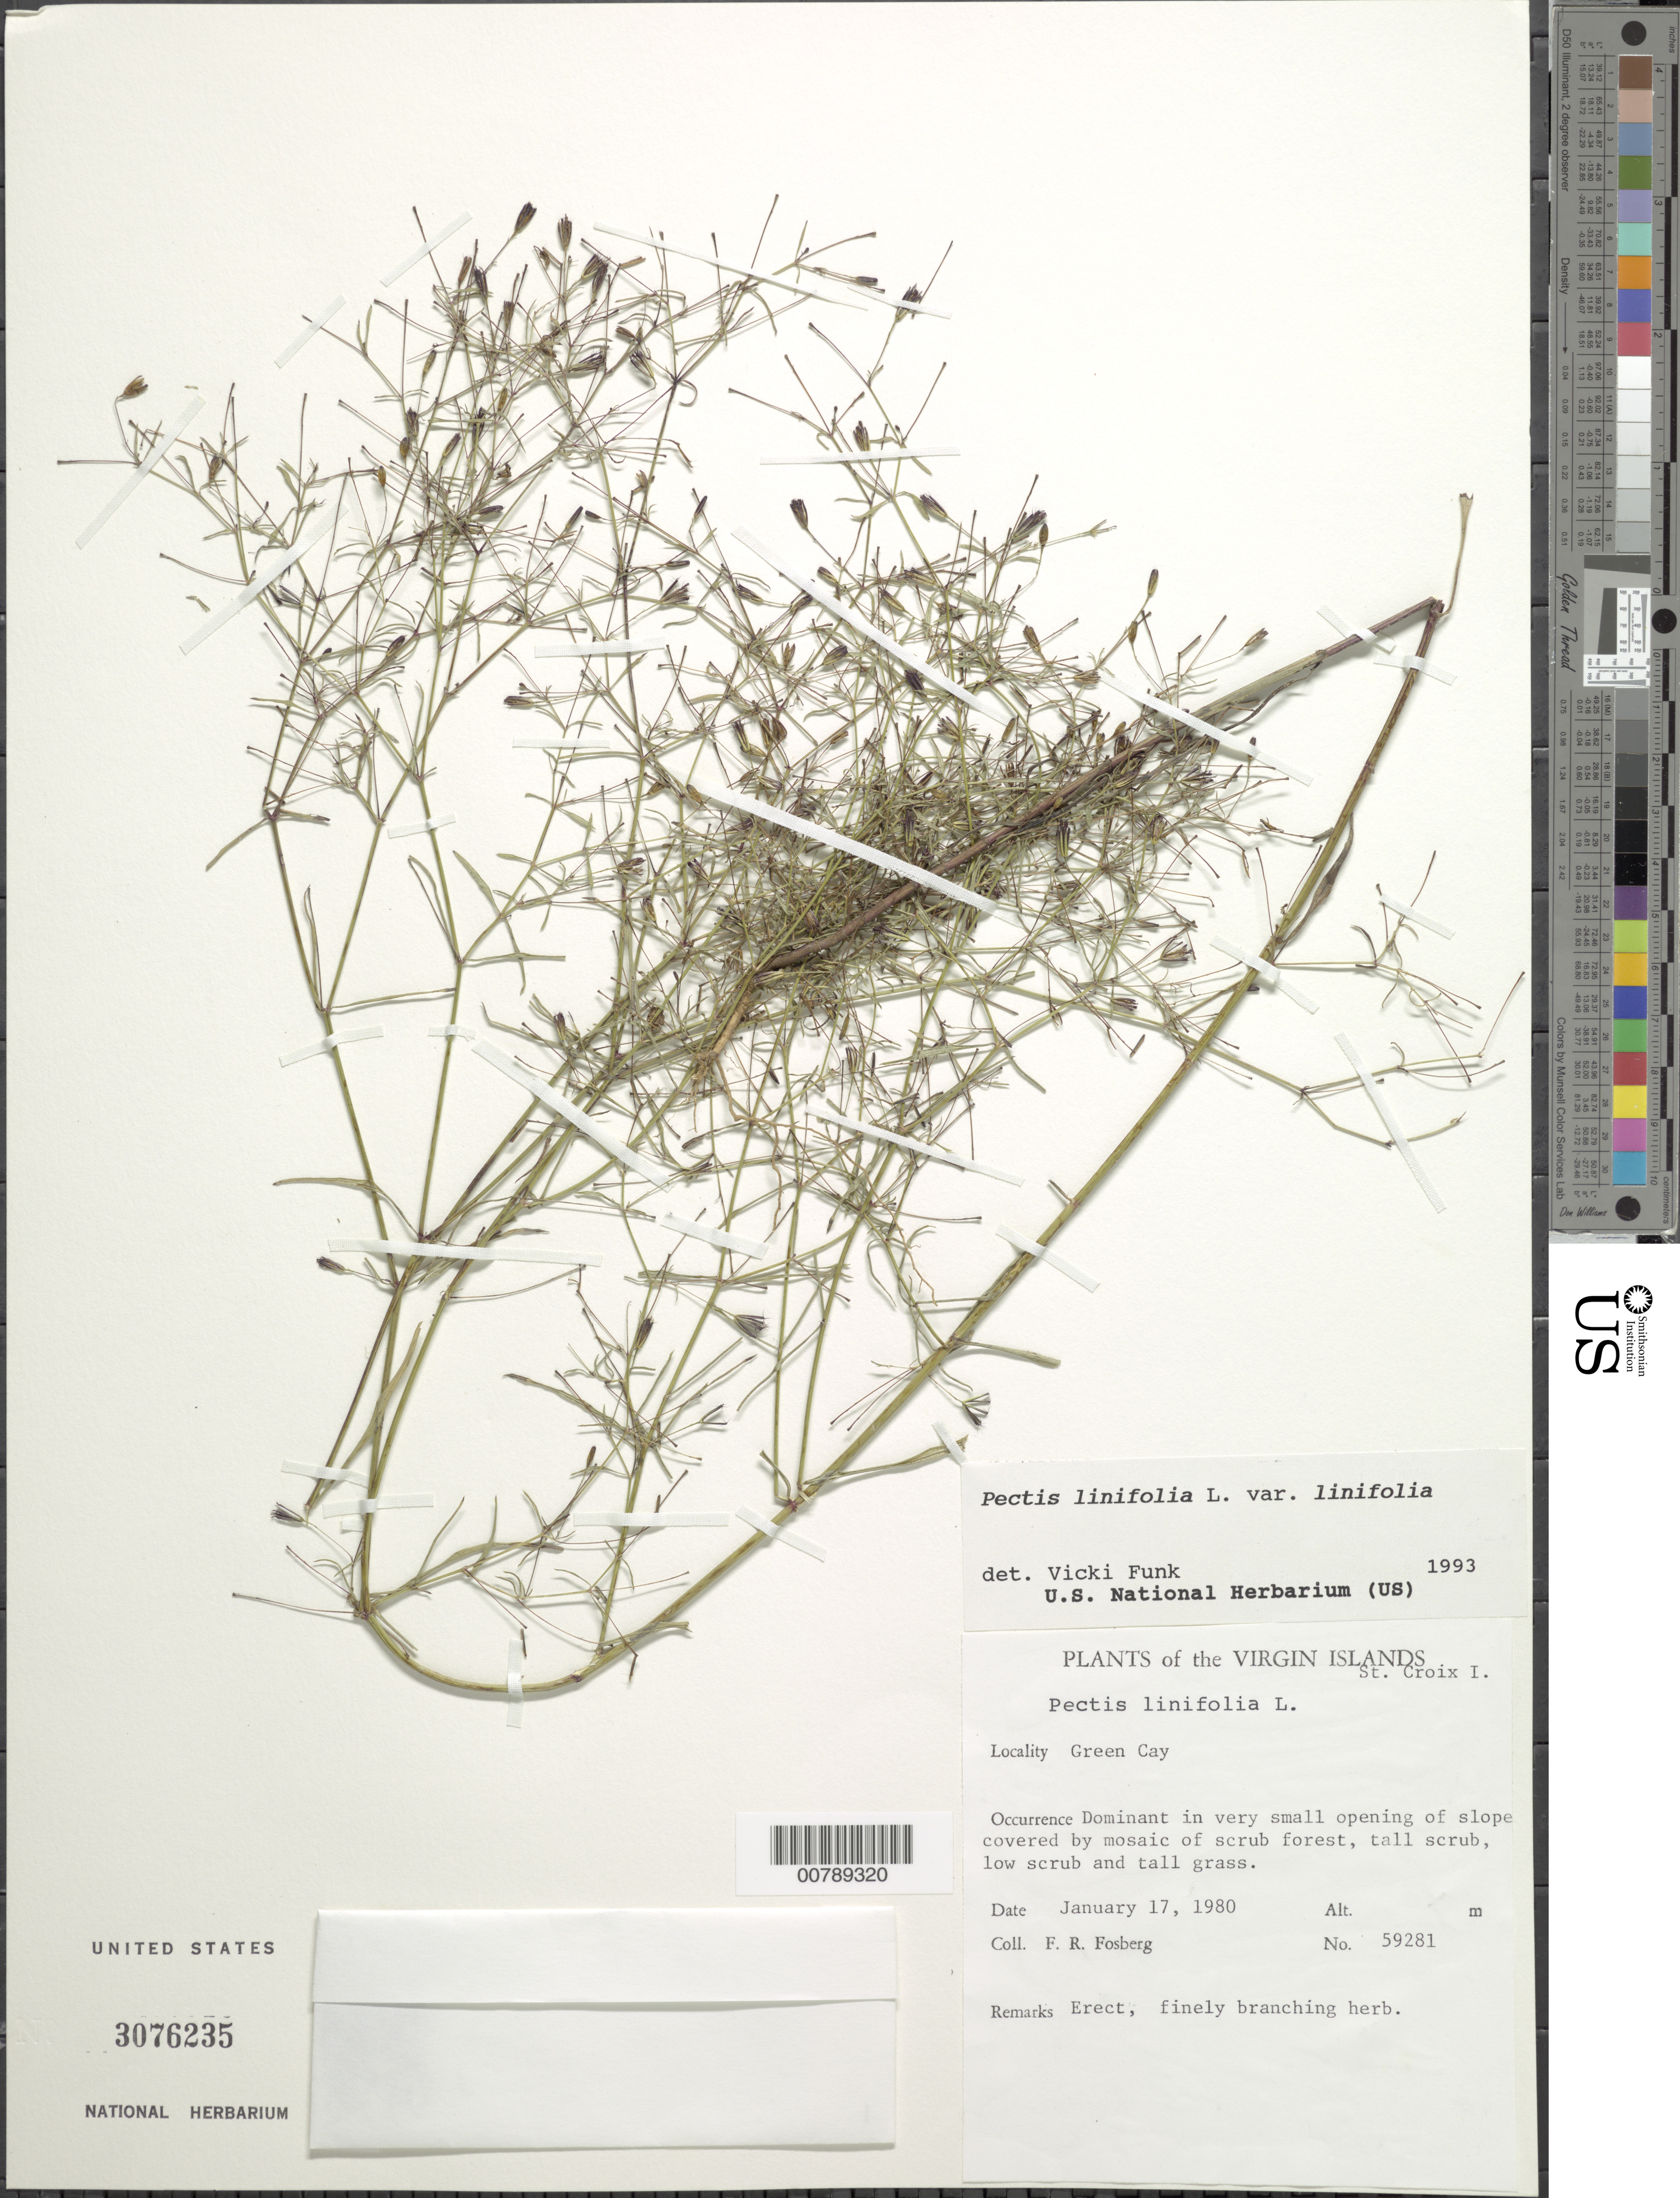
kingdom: Plantae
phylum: Tracheophyta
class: Magnoliopsida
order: Asterales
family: Asteraceae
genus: Pectis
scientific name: Pectis linifolia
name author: L.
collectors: F. R. Fosberg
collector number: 59281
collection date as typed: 17 Jan 1980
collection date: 1980-01-17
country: U.S. Virgin Islands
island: St. Croix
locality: Green Cay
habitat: Dominant in very small opening of slope covered by mosaic of scrub forest, tall scrub, low scrub and tall grass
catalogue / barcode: US 3076235